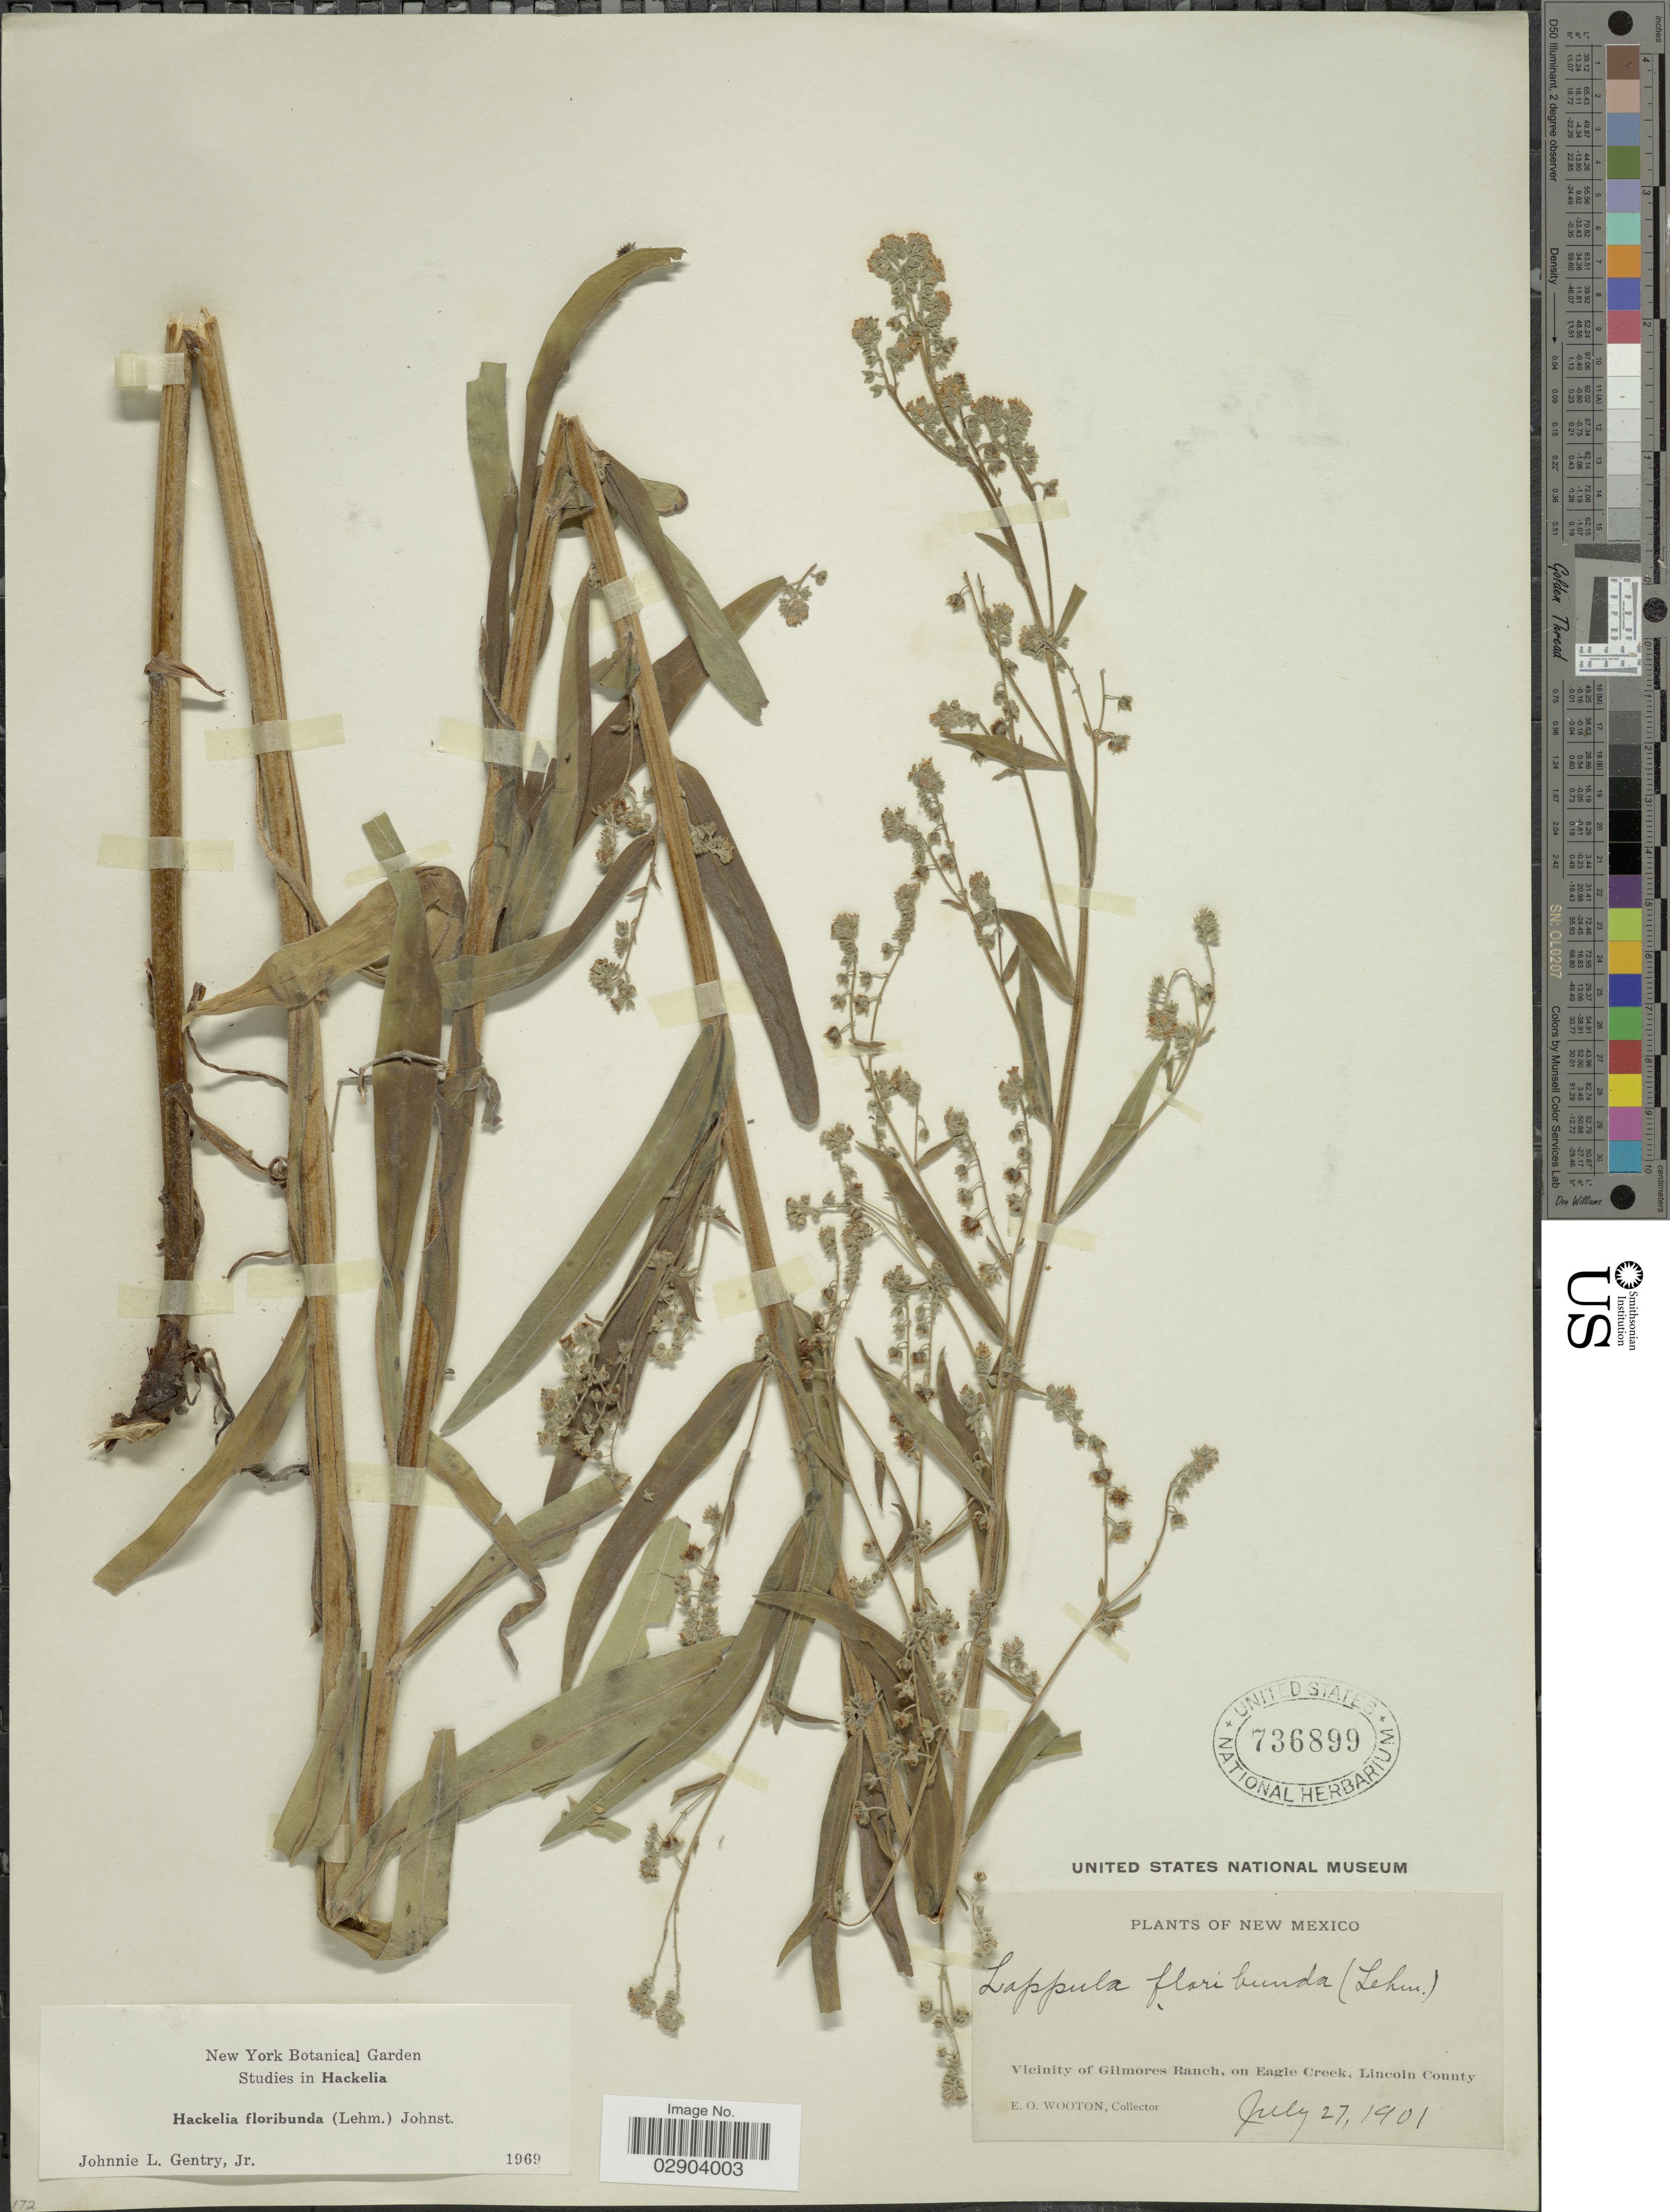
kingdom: Plantae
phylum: Tracheophyta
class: Magnoliopsida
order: Boraginales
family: Boraginaceae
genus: Hackelia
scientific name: Hackelia floribunda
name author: (Lehm.) I.M. Johnst.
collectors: E. O. Wooton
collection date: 1901-07-27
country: United States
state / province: New Mexico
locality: Vicinity of Gilmores Ranch, on Eagle Creek, Lincoln County.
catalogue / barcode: US 736899